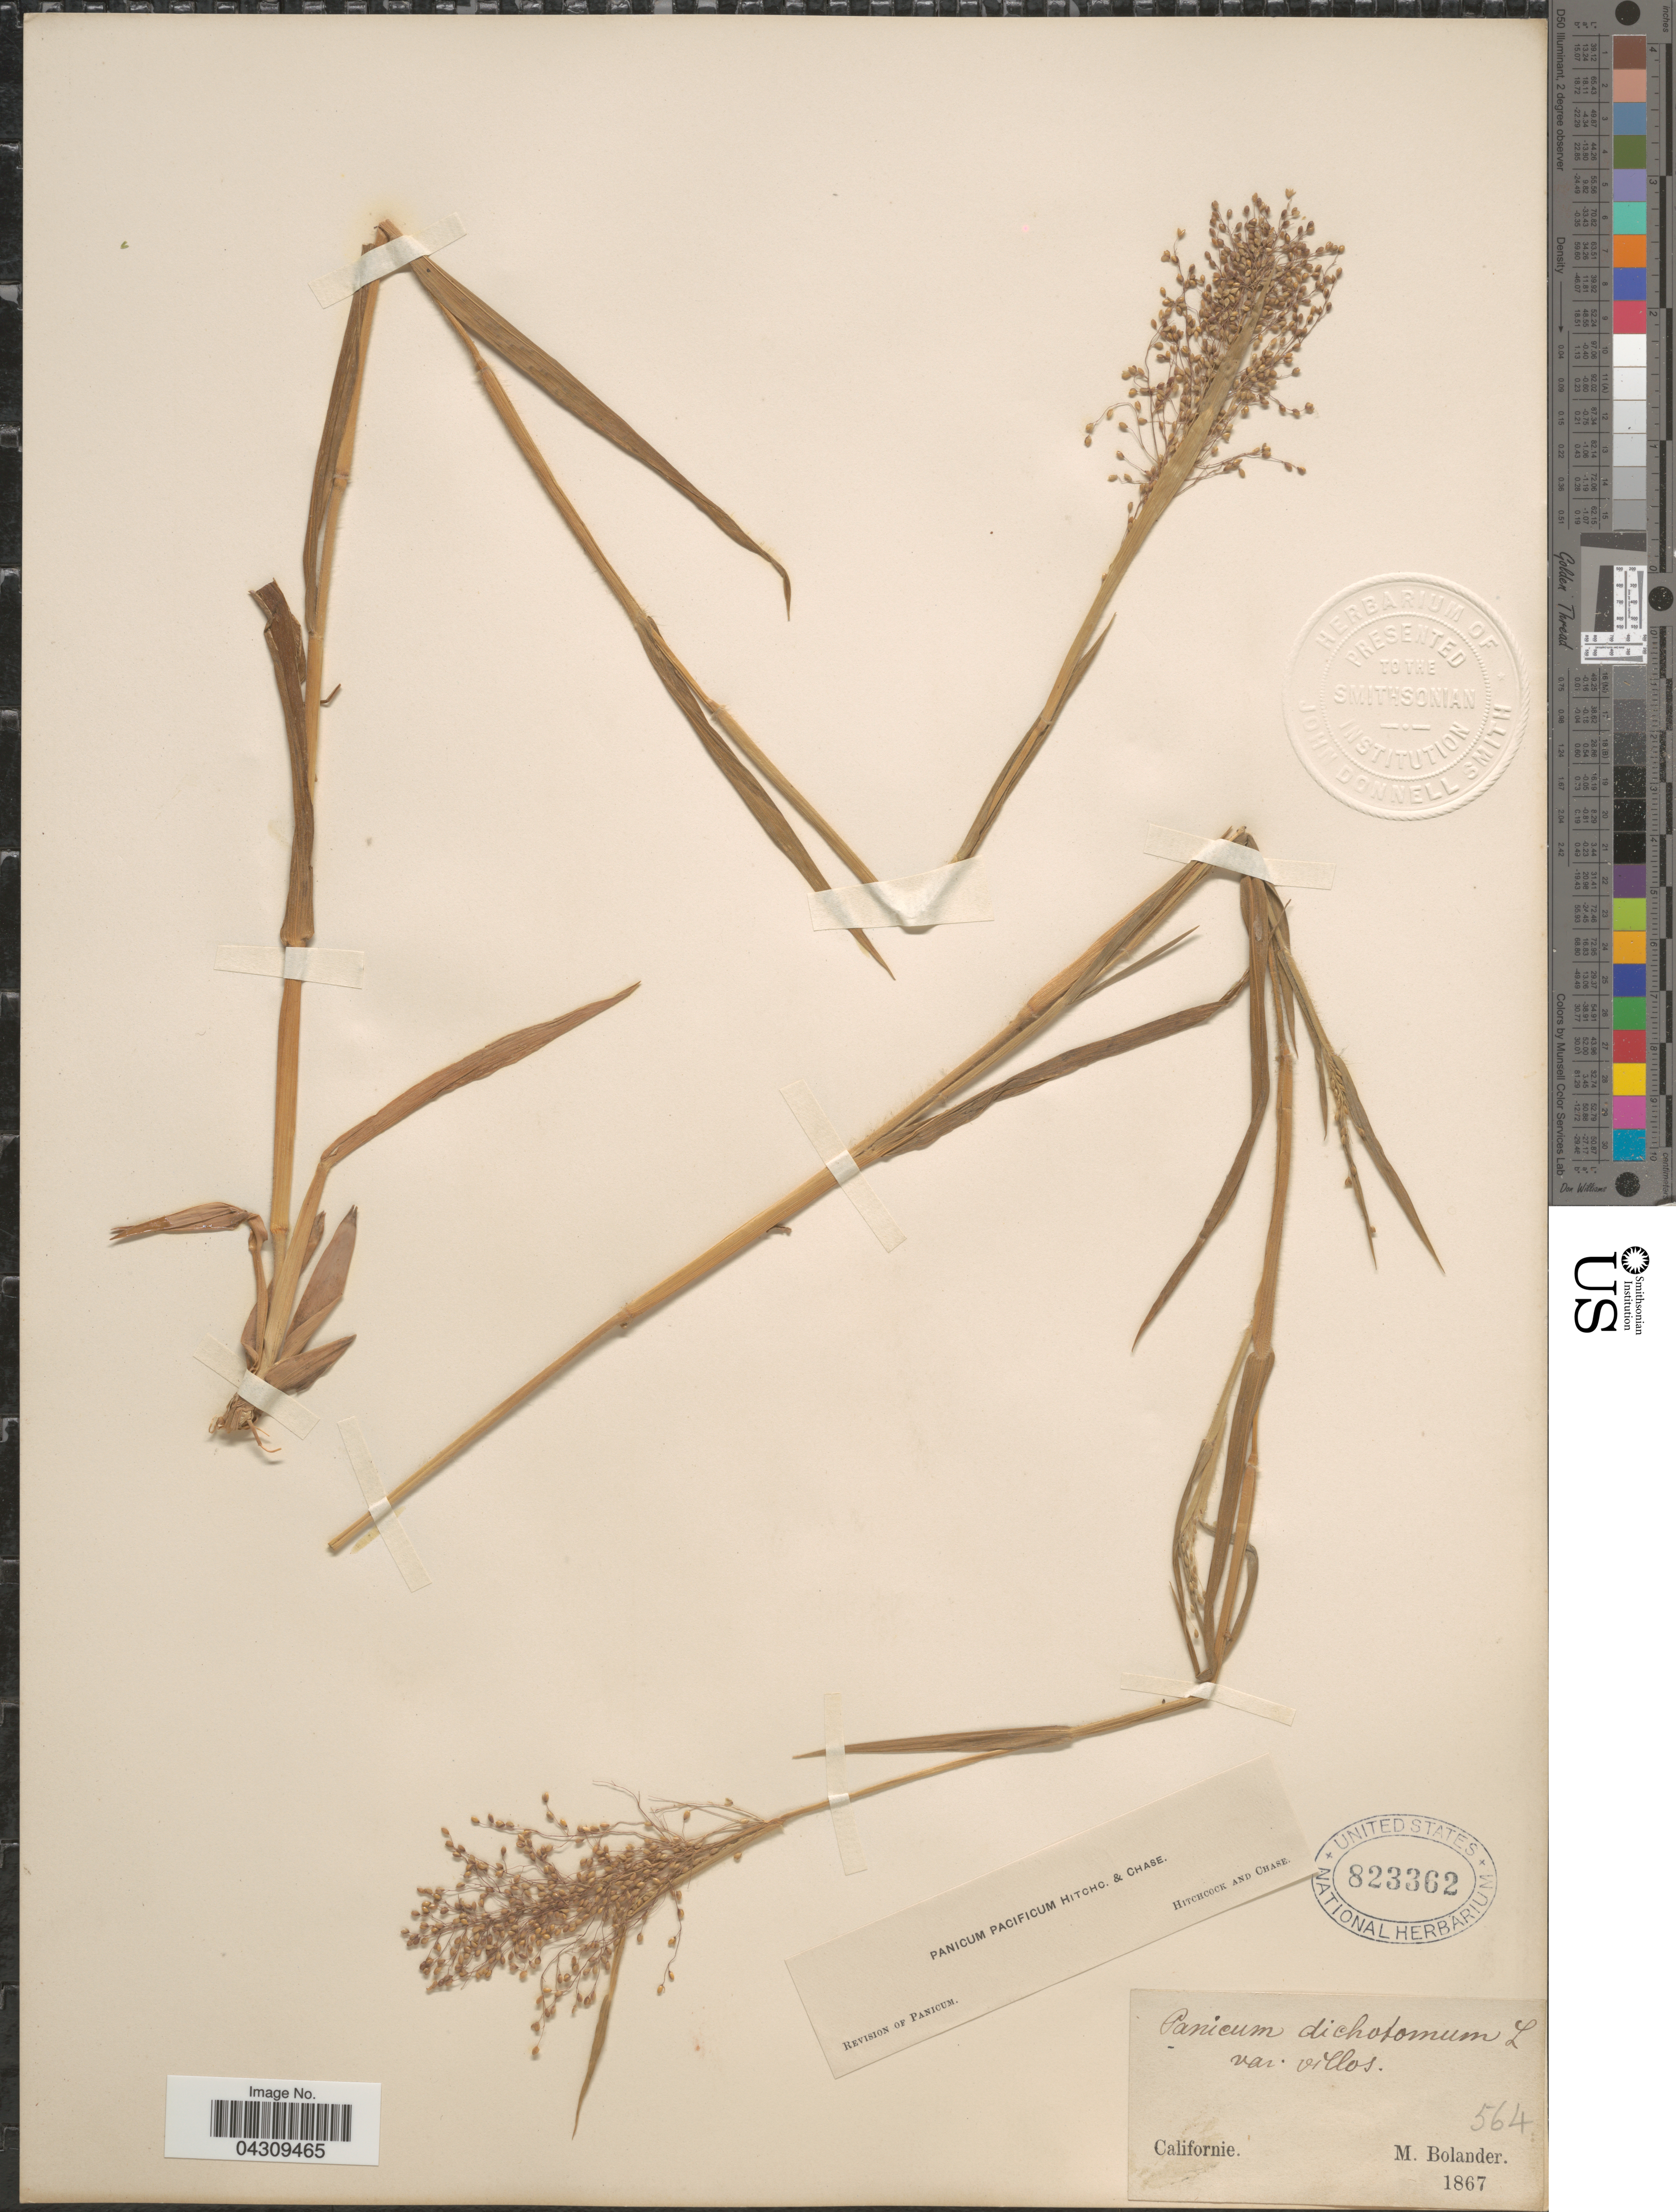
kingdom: Plantae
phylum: Tracheophyta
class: Liliopsida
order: Poales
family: Poaceae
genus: Dichanthelium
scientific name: Dichanthelium acuminatum var. acuminatum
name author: (Sw.) Gould & C.A. Clark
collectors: M. Bolander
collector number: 564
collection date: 1867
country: United States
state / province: California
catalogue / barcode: US 823362